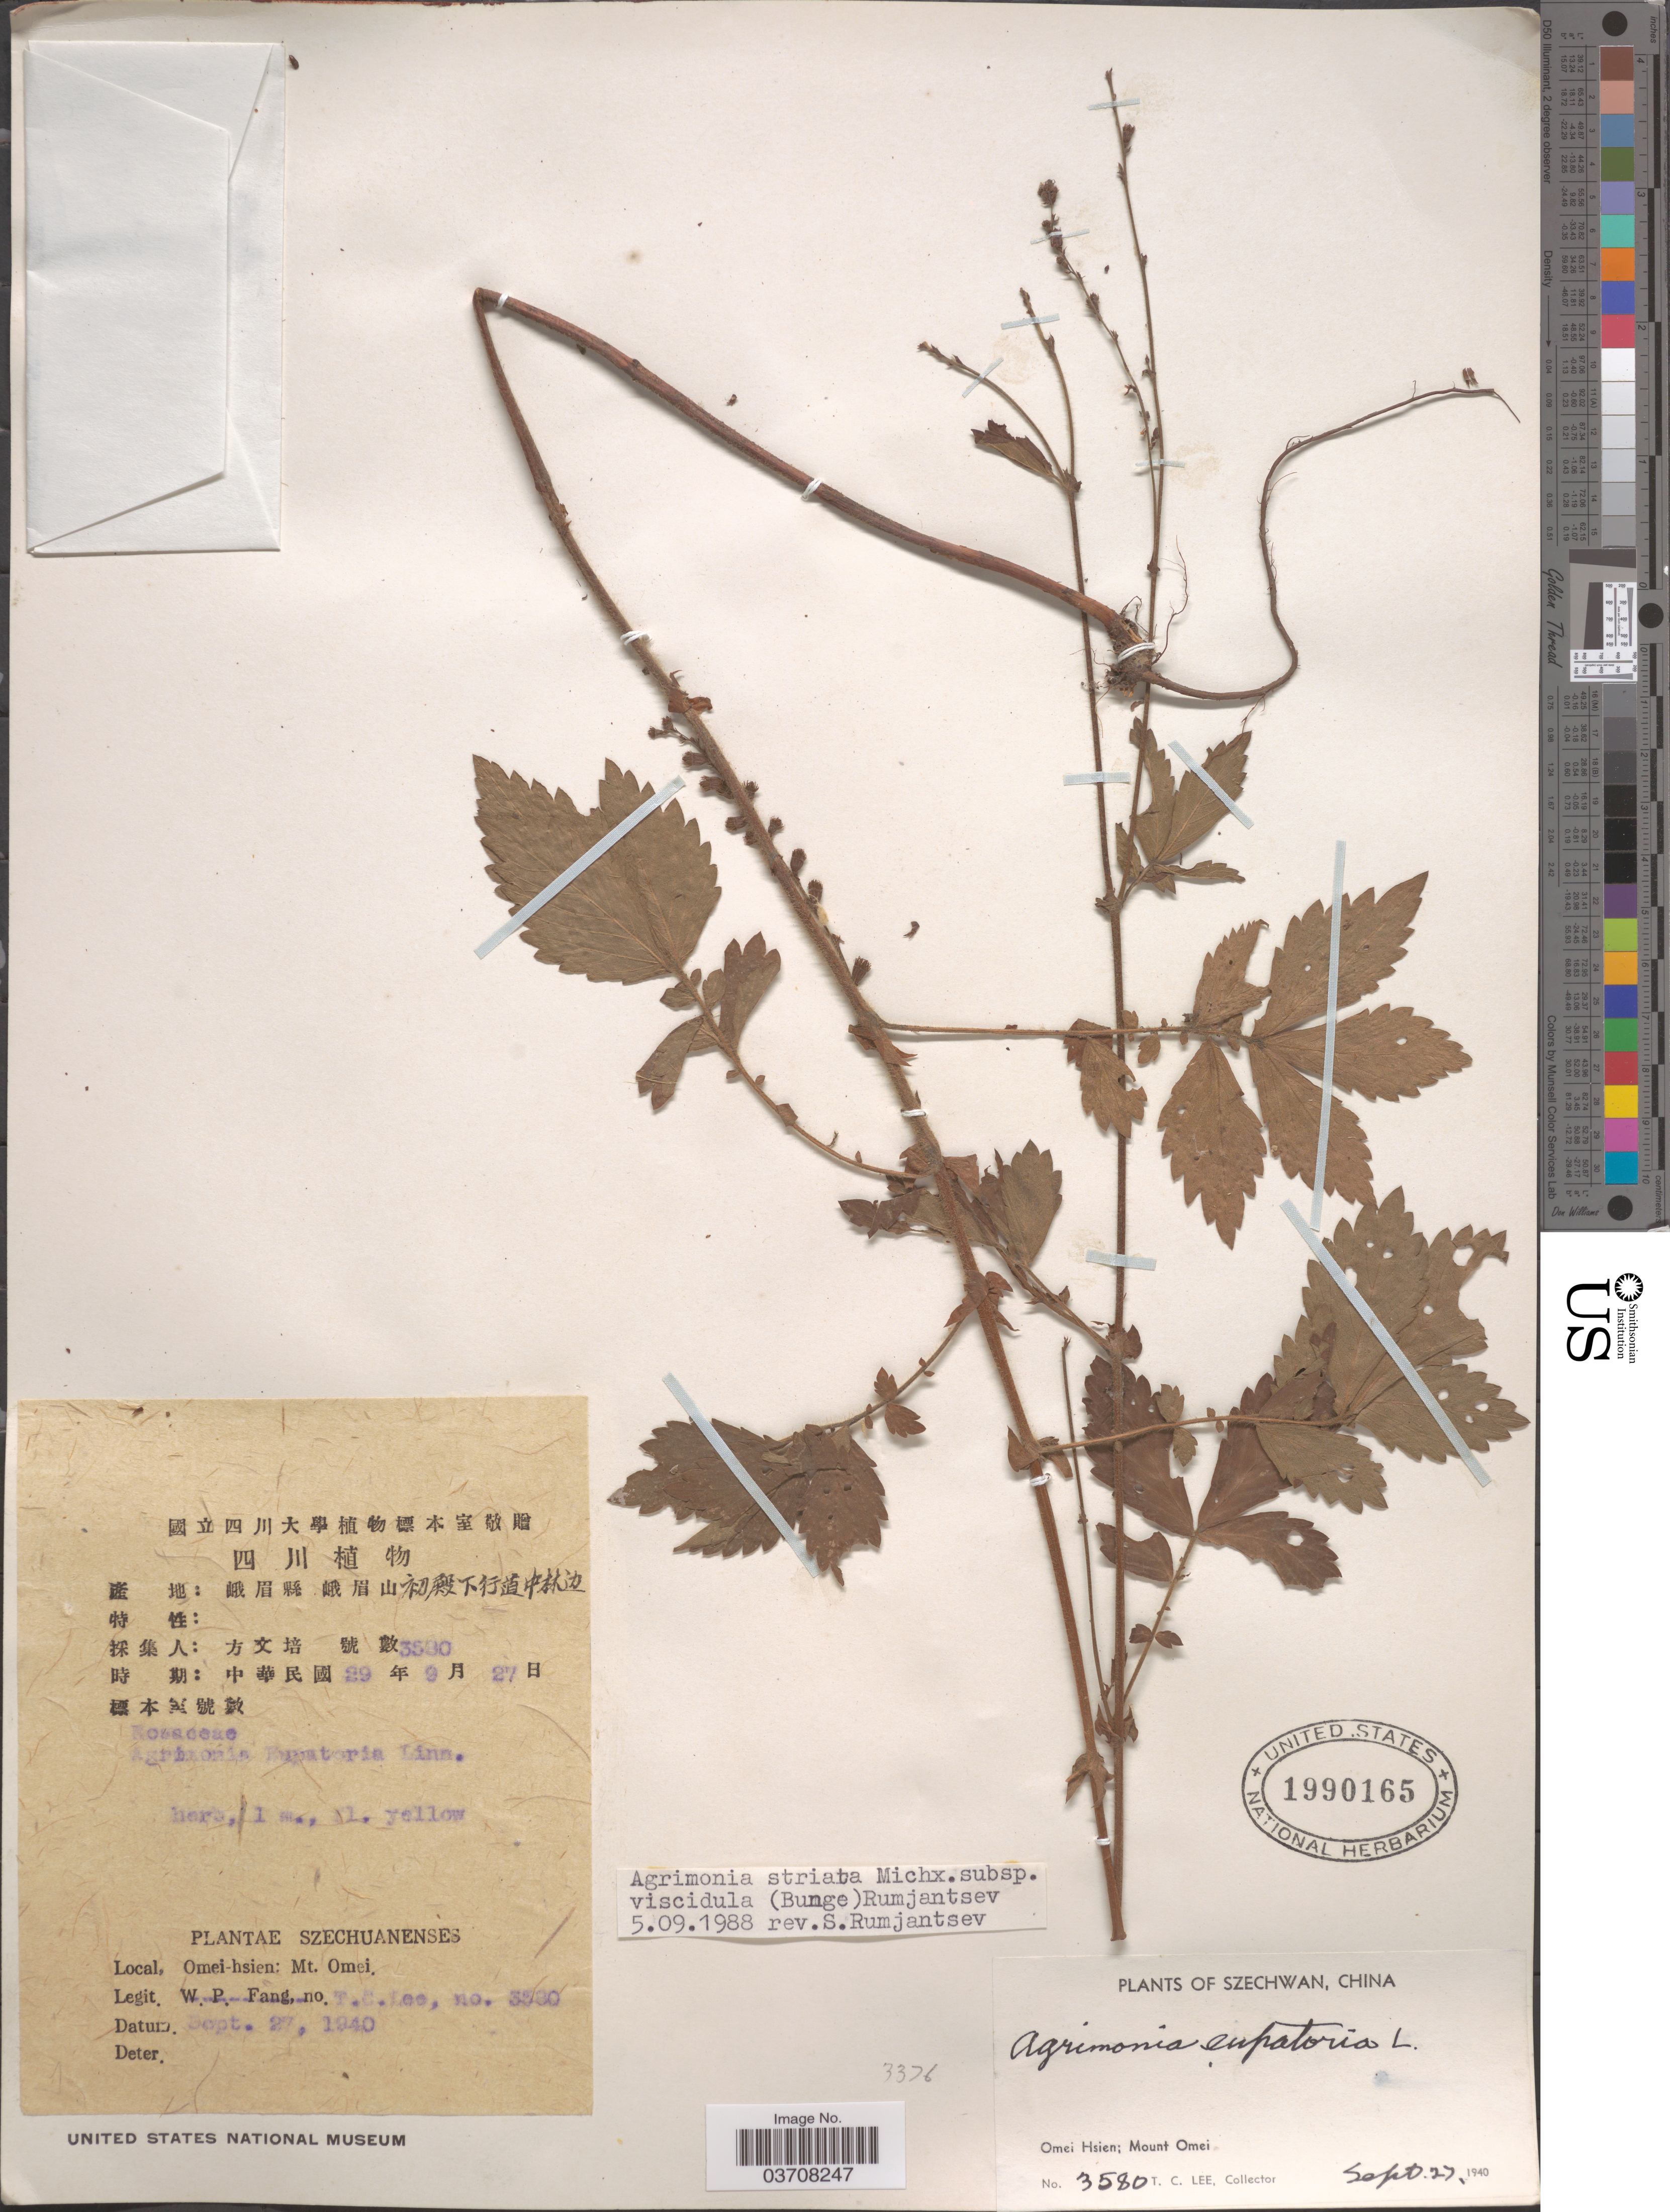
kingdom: Plantae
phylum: Tracheophyta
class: Magnoliopsida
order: Rosales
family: Rosaceae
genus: Agrimonia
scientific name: Agrimonia striata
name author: Michx.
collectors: T. Lee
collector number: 3580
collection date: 1940-09-27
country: China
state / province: Sichuan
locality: Szechwan. Omei Hsien; Mount Omei.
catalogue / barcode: US 1990165